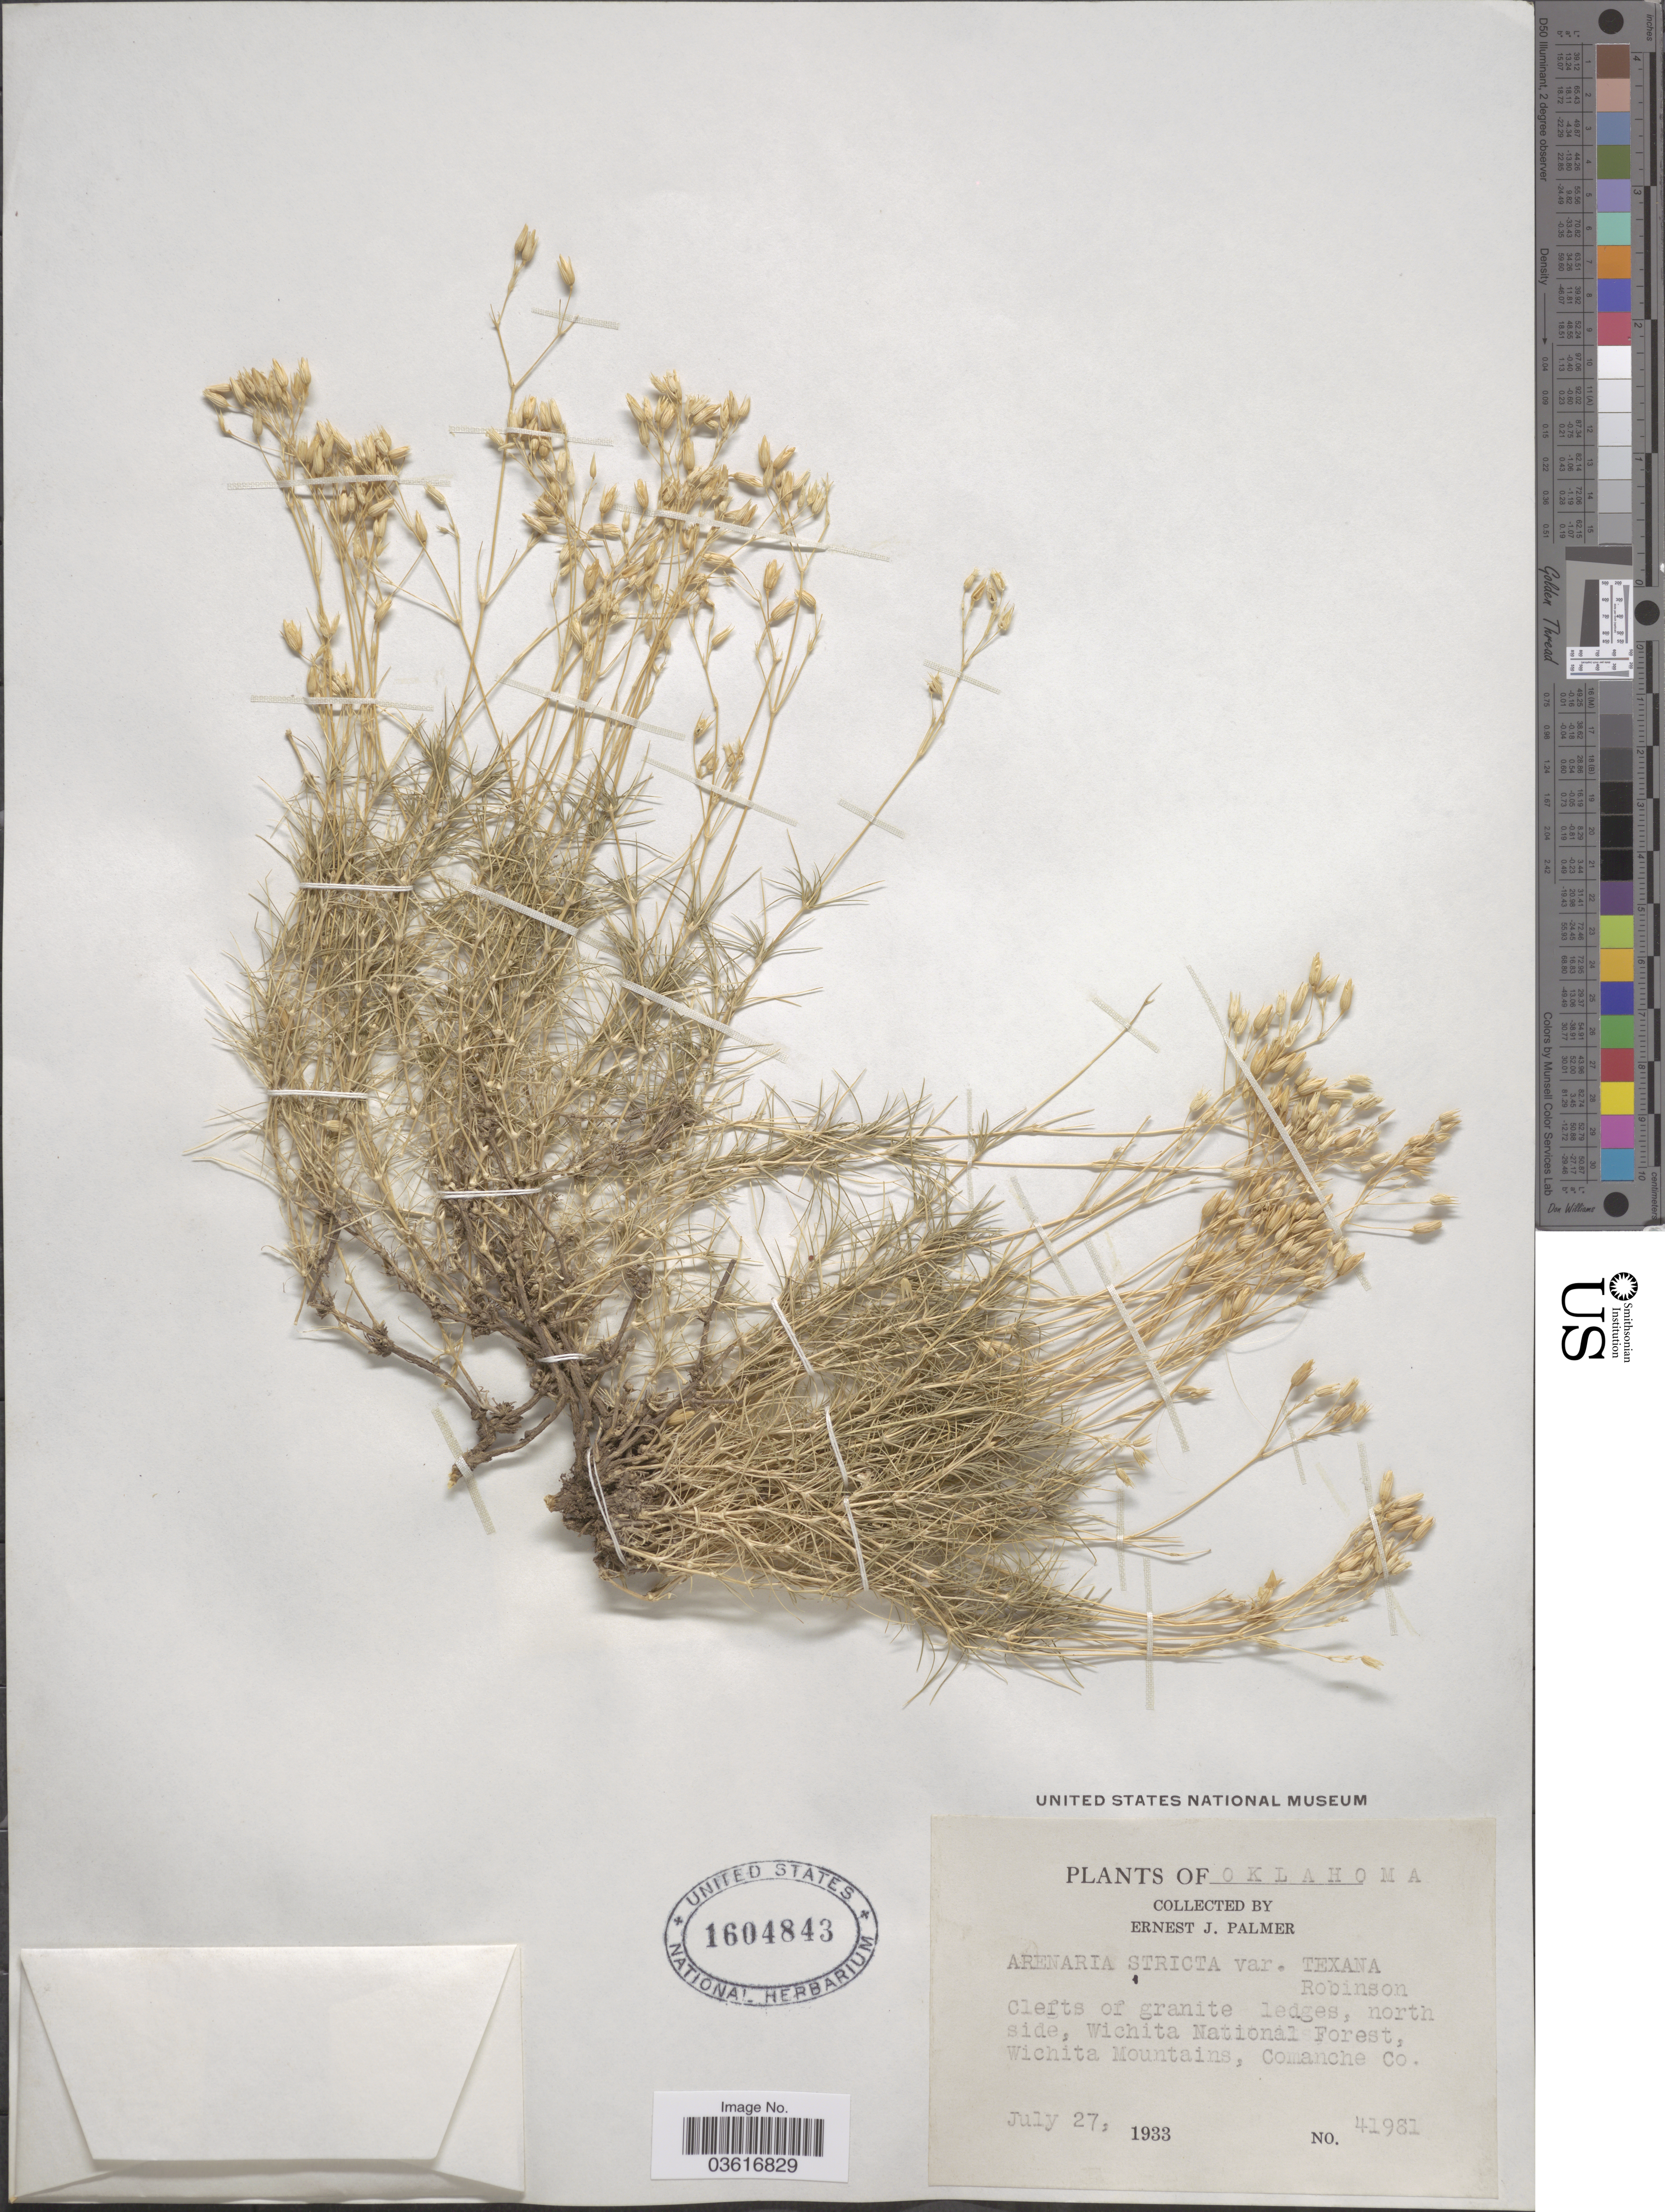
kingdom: Plantae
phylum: Tracheophyta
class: Magnoliopsida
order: Caryophyllales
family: Caryophyllaceae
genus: Minuartia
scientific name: Minuartia stricta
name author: (Sw.) Hiern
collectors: E. J. Palmer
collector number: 41981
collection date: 1933-07-27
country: United States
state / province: Oklahoma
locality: North side, Wichita National Forest, Wichita Mountains, Comanche Co.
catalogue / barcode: US 1604843